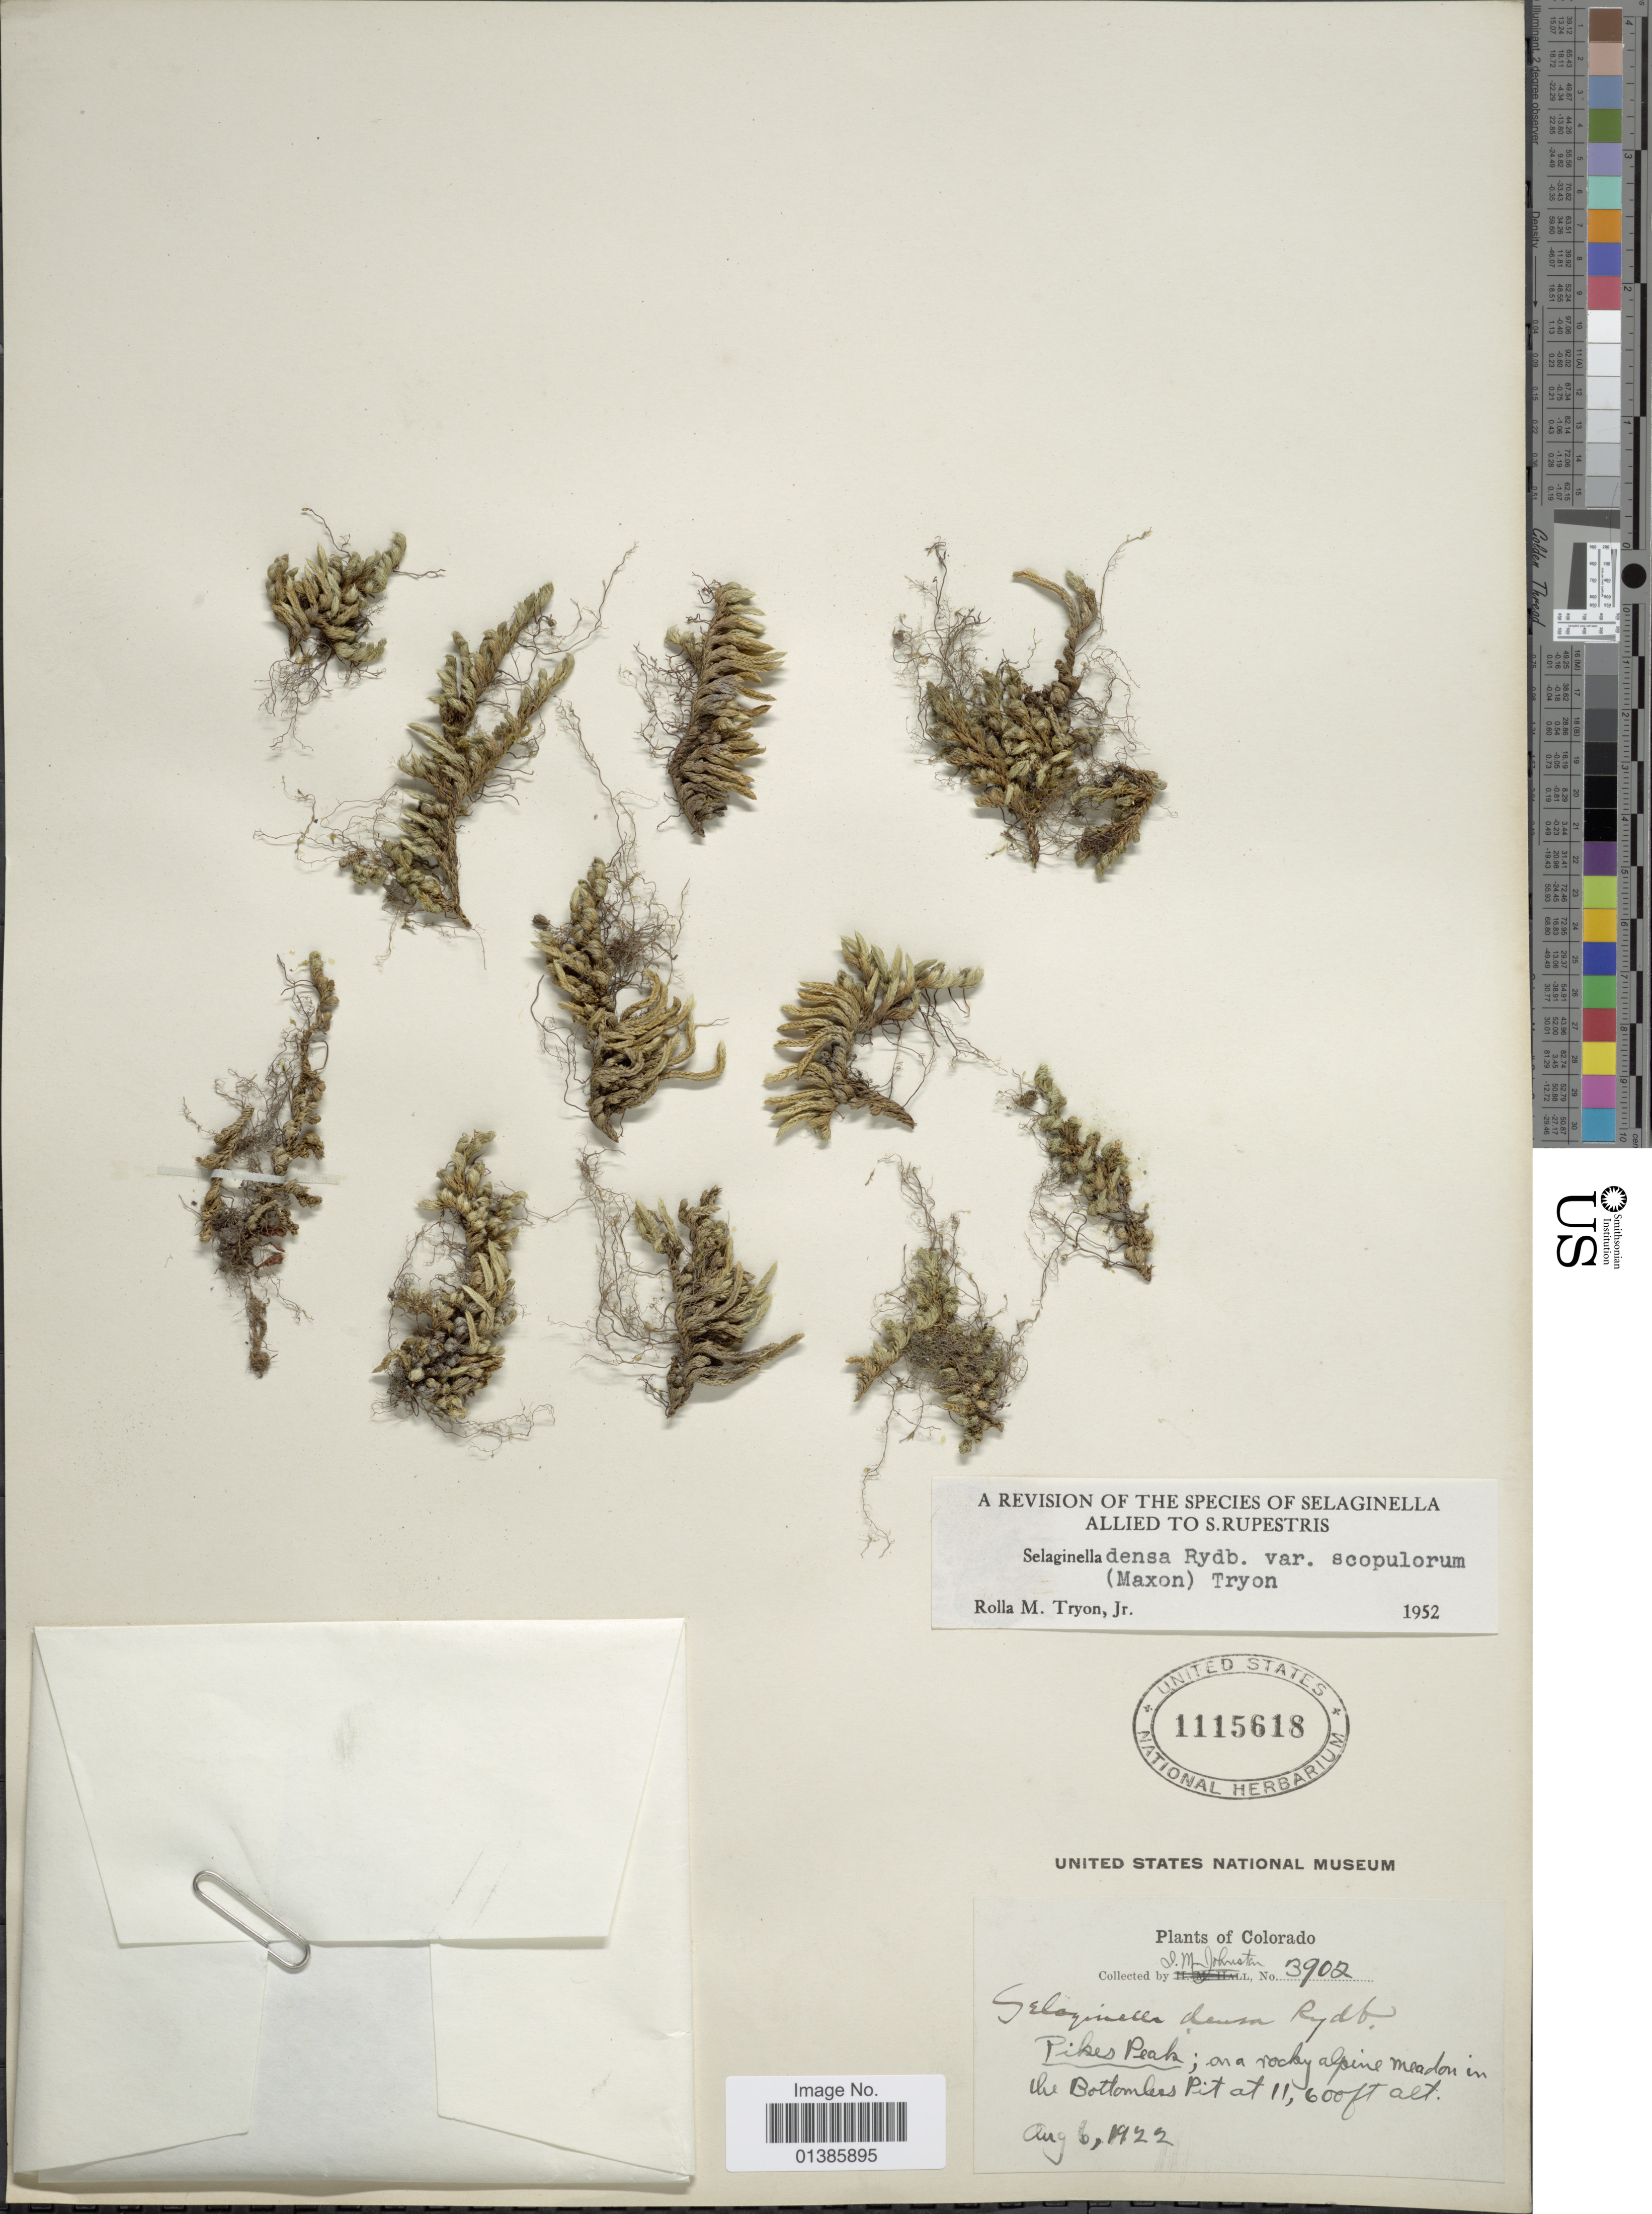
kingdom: Plantae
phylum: Tracheophyta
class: Lycopodiopsida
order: Selaginellales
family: Selaginellaceae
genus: Selaginella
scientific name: Selaginella densa var. scopulorum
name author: (Maxon) R.M. Tryon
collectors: I.M. Johnston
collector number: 3902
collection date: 1922-08-06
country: United States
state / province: Colorado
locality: Pikes Peak; on a rocky alpine meadow in the Bottomless Pit.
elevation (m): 3536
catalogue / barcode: US 1115618